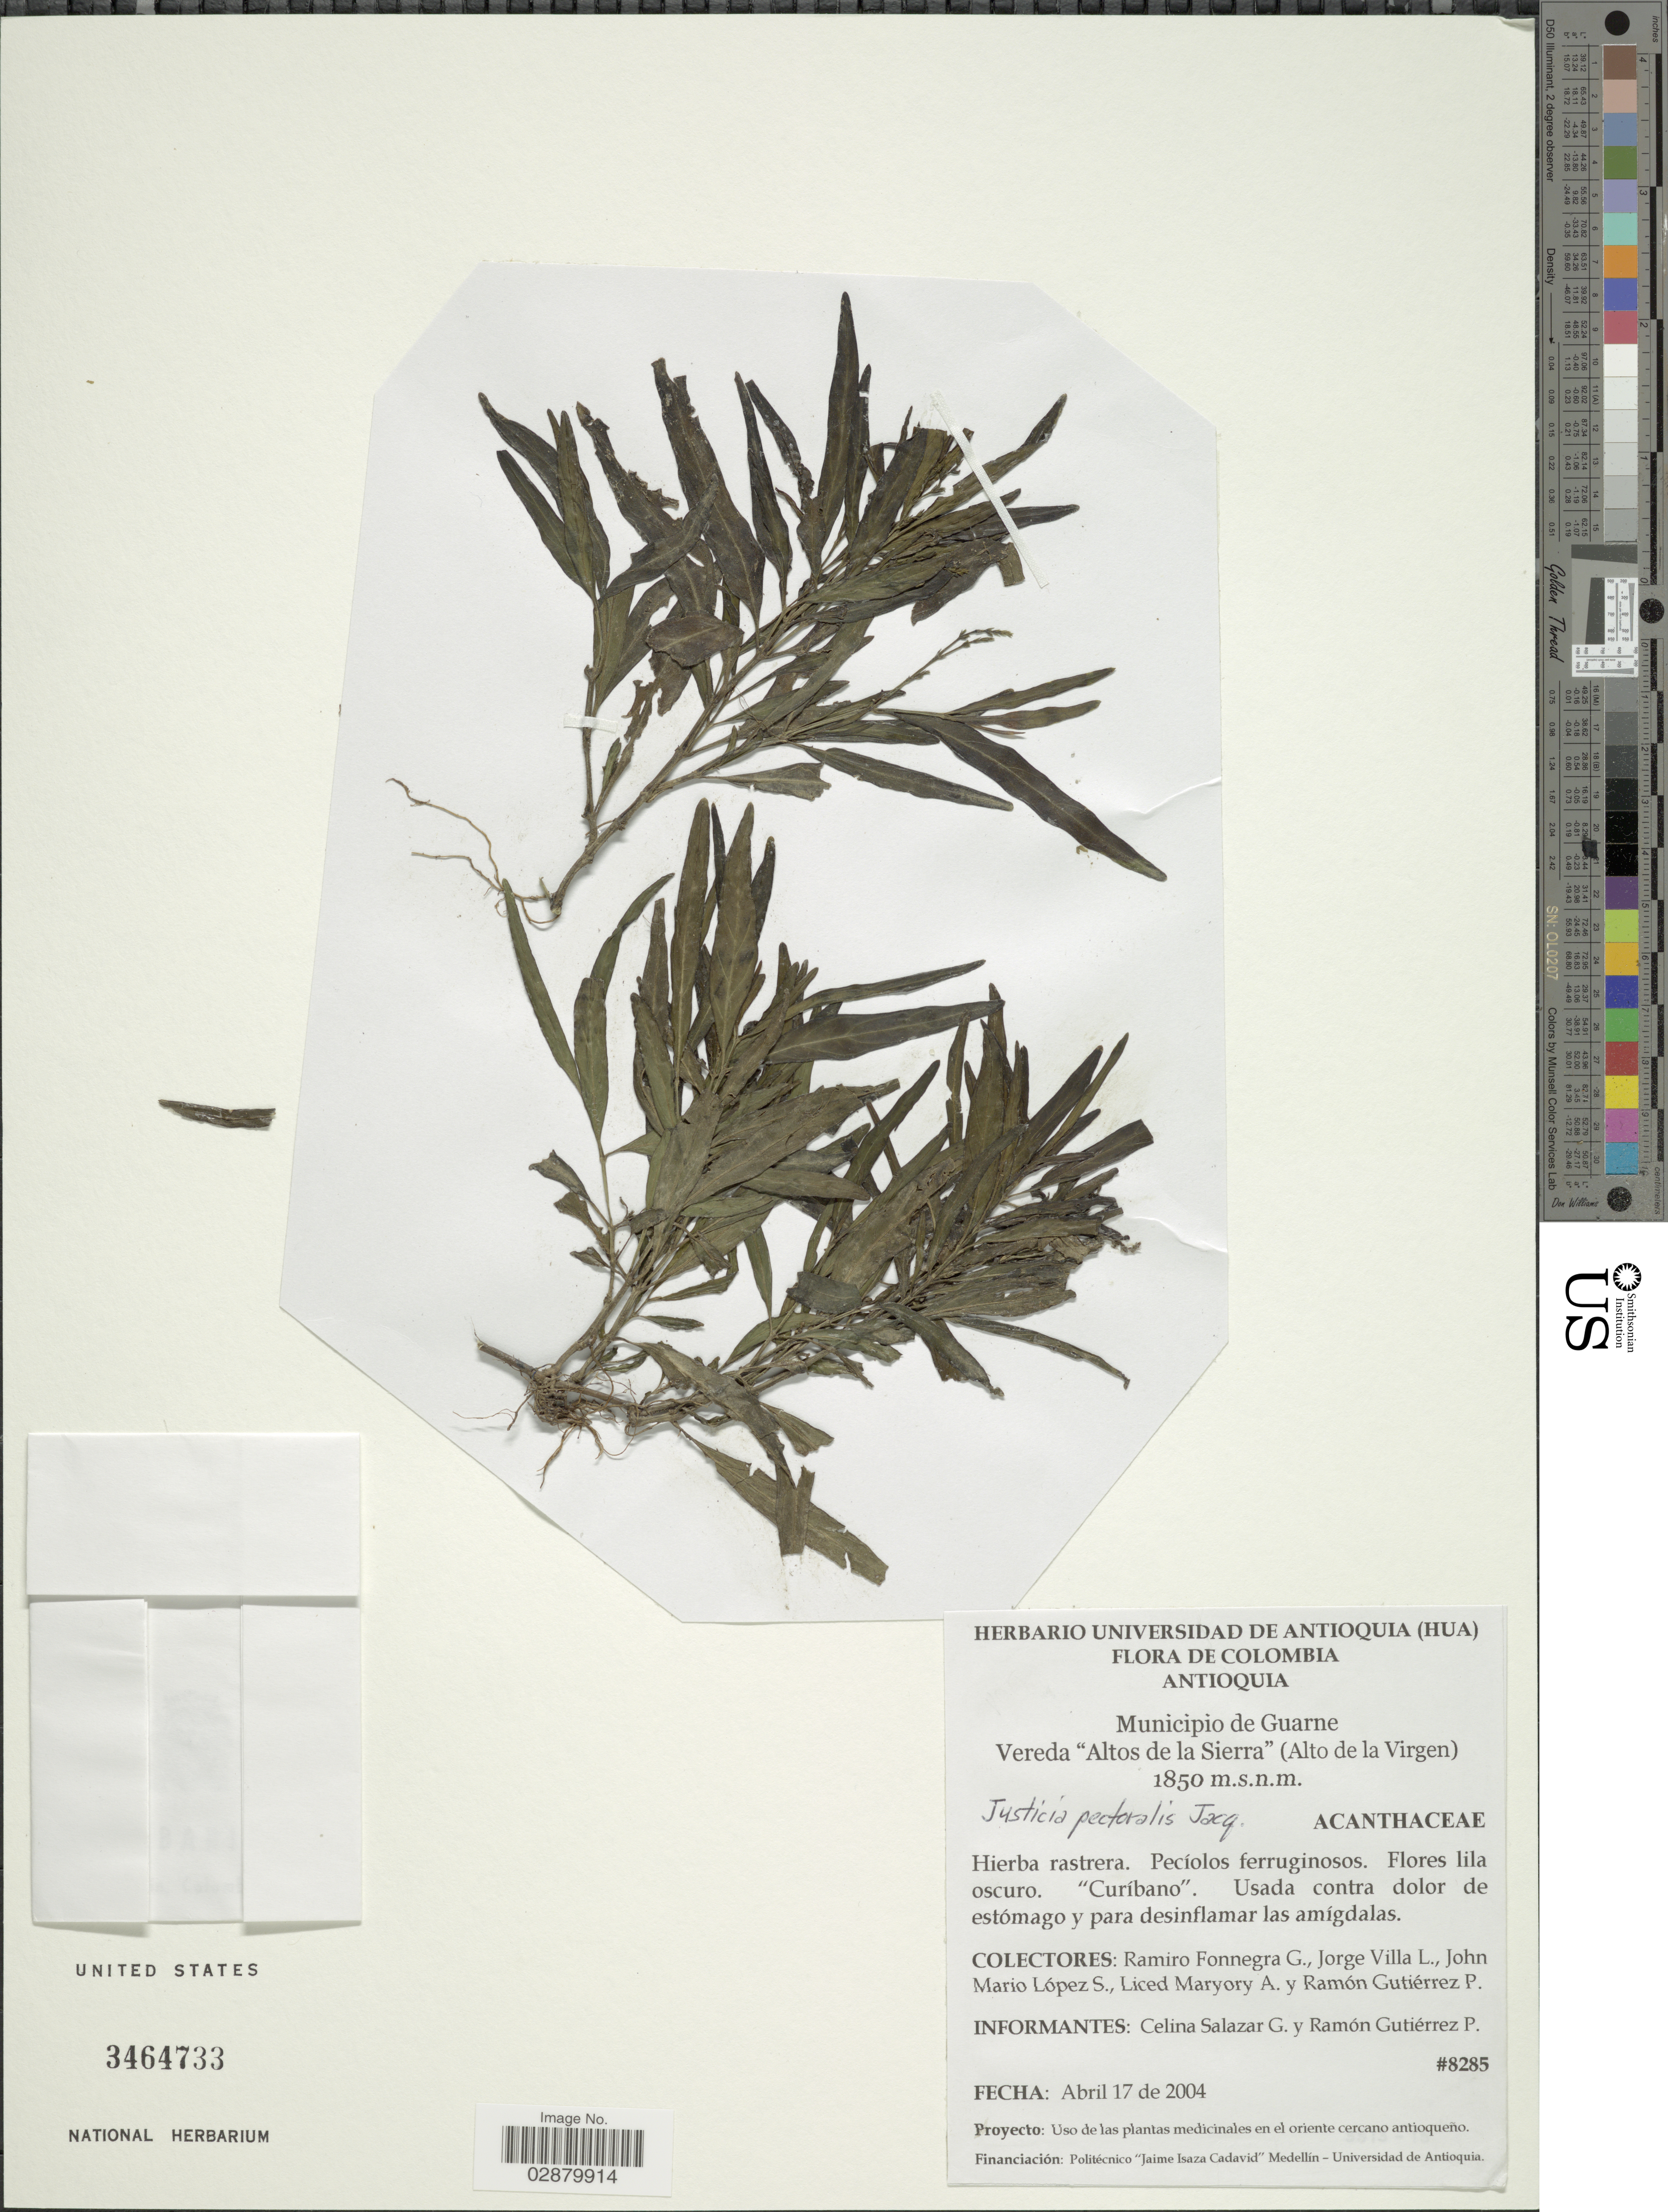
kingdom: Plantae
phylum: Tracheophyta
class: Magnoliopsida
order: Lamiales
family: Acanthaceae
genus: Justicia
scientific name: Justicia pectoralis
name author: Jacq.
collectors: R. Fonnegra G., J. Villa L., J. López S., L. Maryory A. & R. Gutiérrez P.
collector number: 8285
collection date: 2004-04-17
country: Colombia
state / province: Antioquia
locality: Municipio de Guarne. Vereda "Altos de la Sierra" (Alto de la Virgen).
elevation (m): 1850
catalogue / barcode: US 3464733